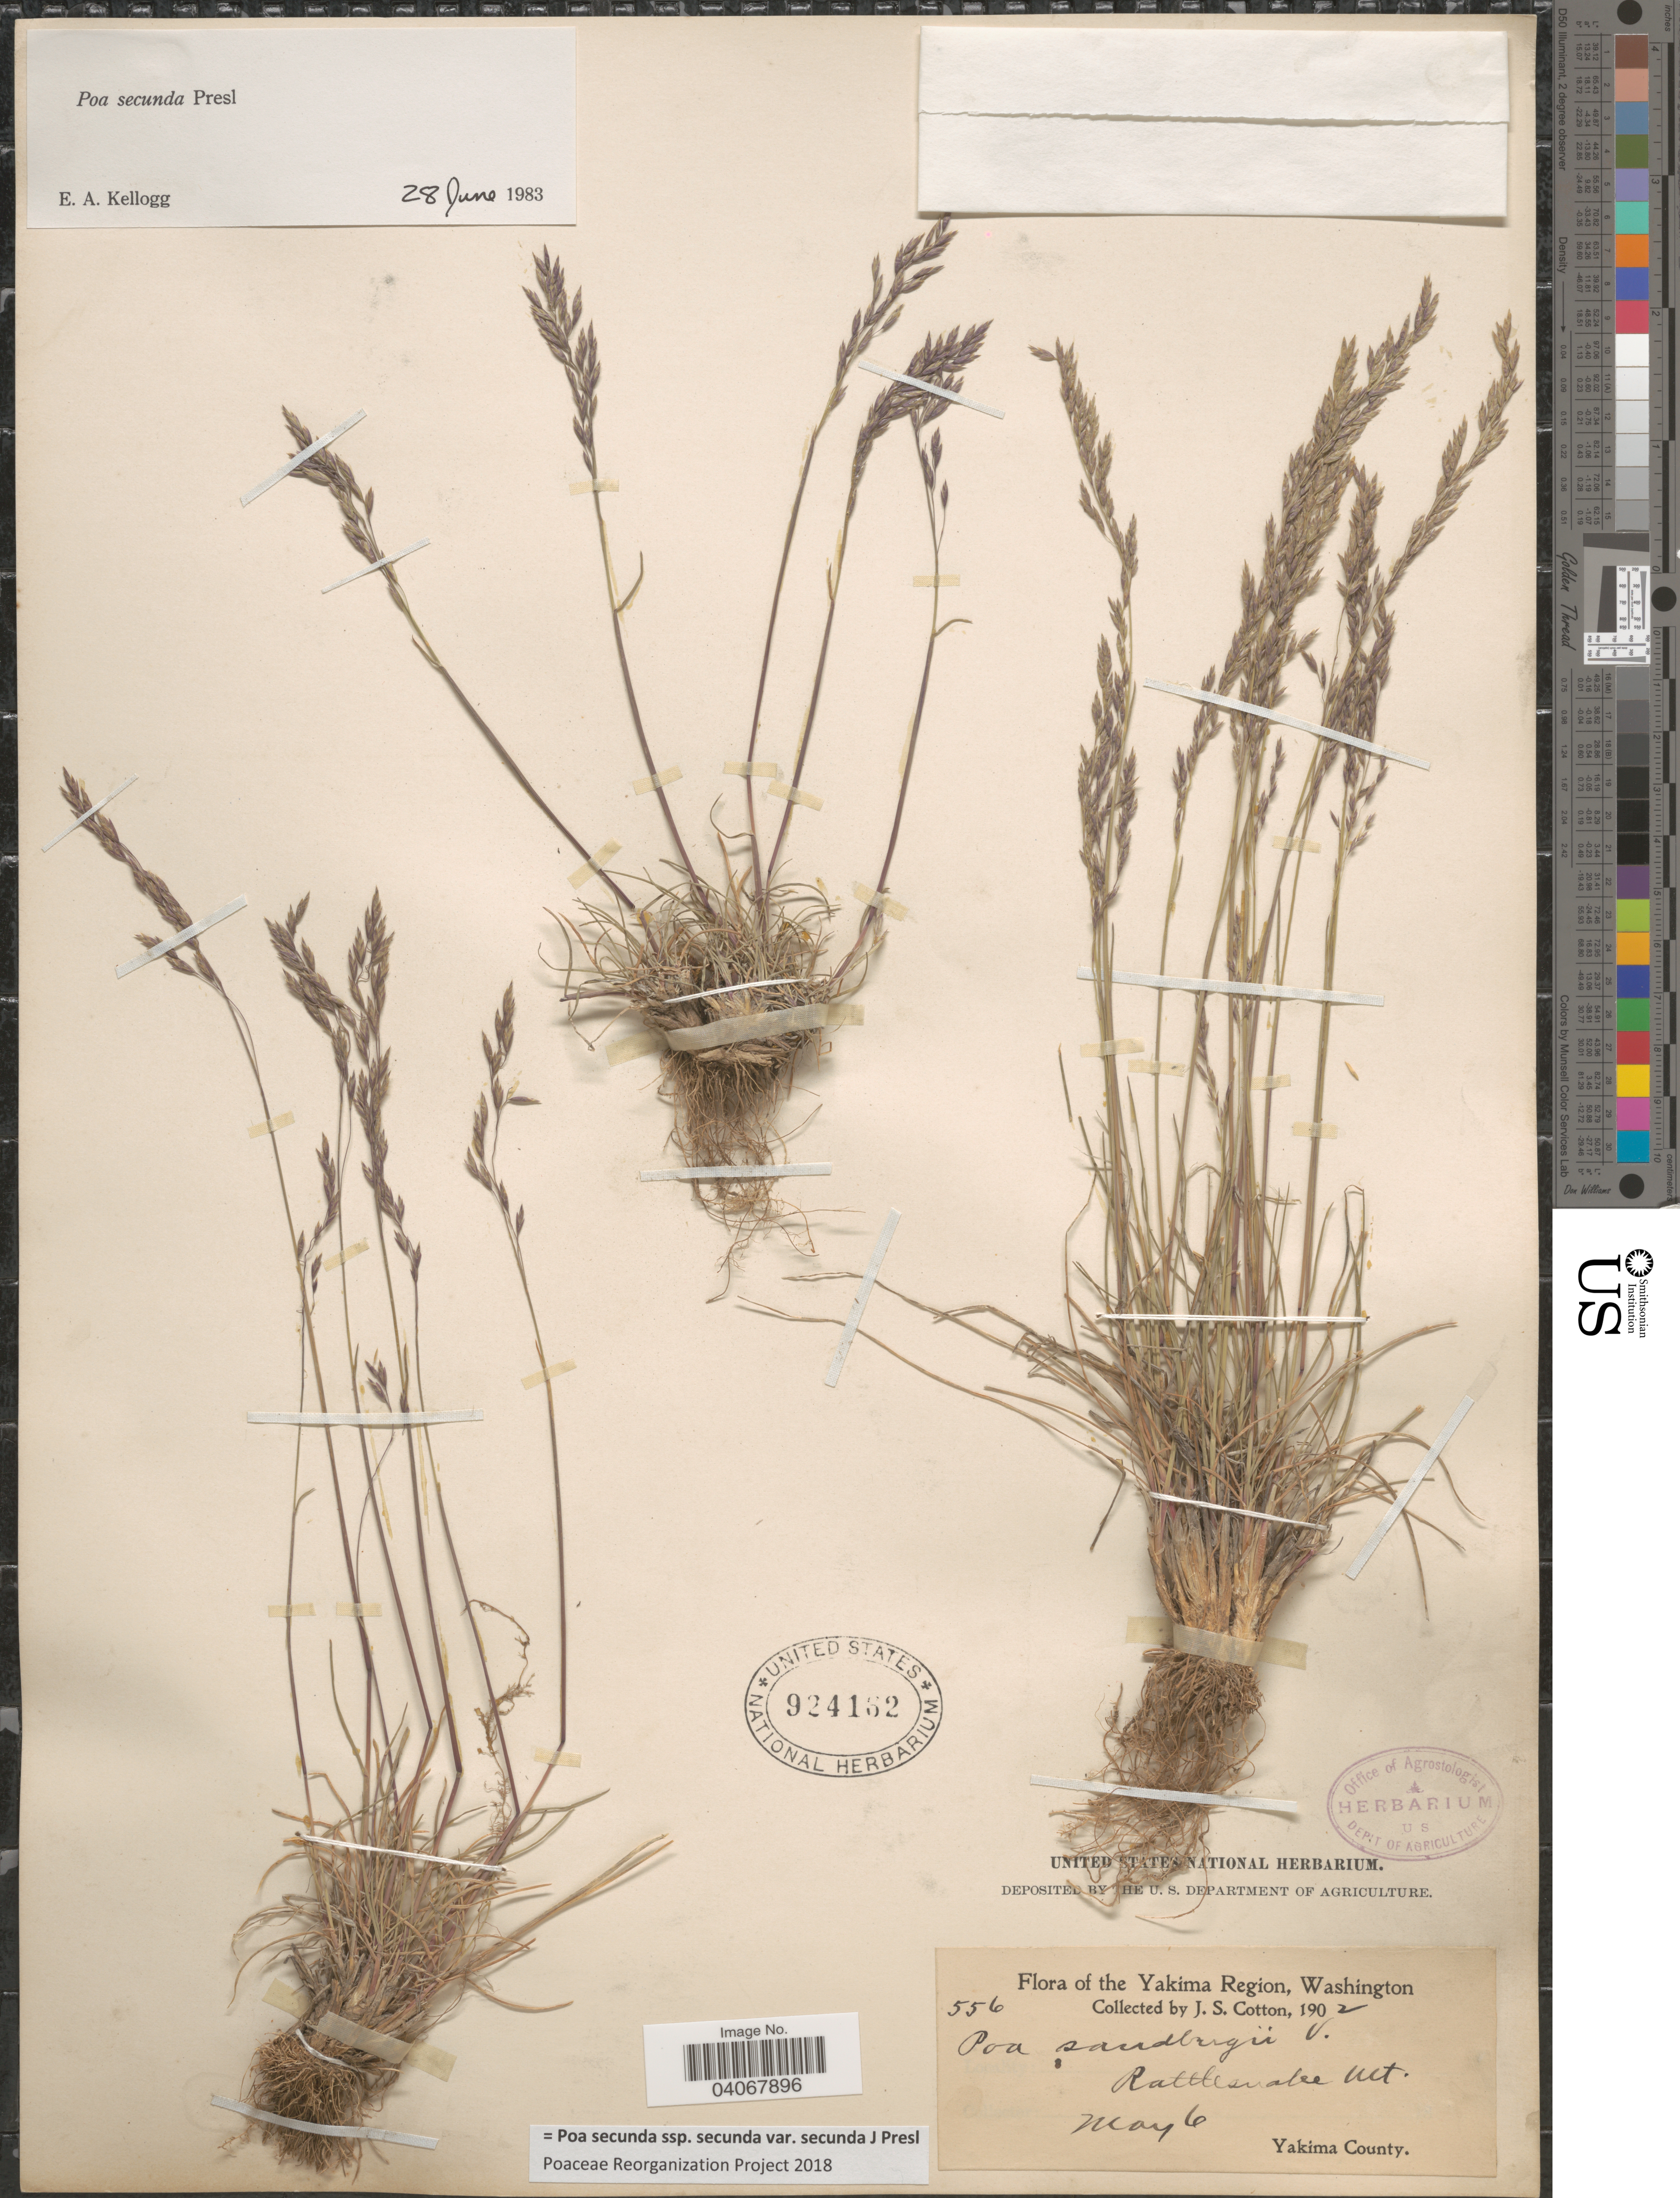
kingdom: Plantae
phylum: Tracheophyta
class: Liliopsida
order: Poales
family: Poaceae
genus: Poa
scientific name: Poa secunda subsp. secunda var. secunda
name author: J. Presl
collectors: J. S. Cotton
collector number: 556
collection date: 1902-05-06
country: United States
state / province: Washington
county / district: Yakima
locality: Yakima Region. Rattlesnake Mt. Yakima County.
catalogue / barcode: US 924162